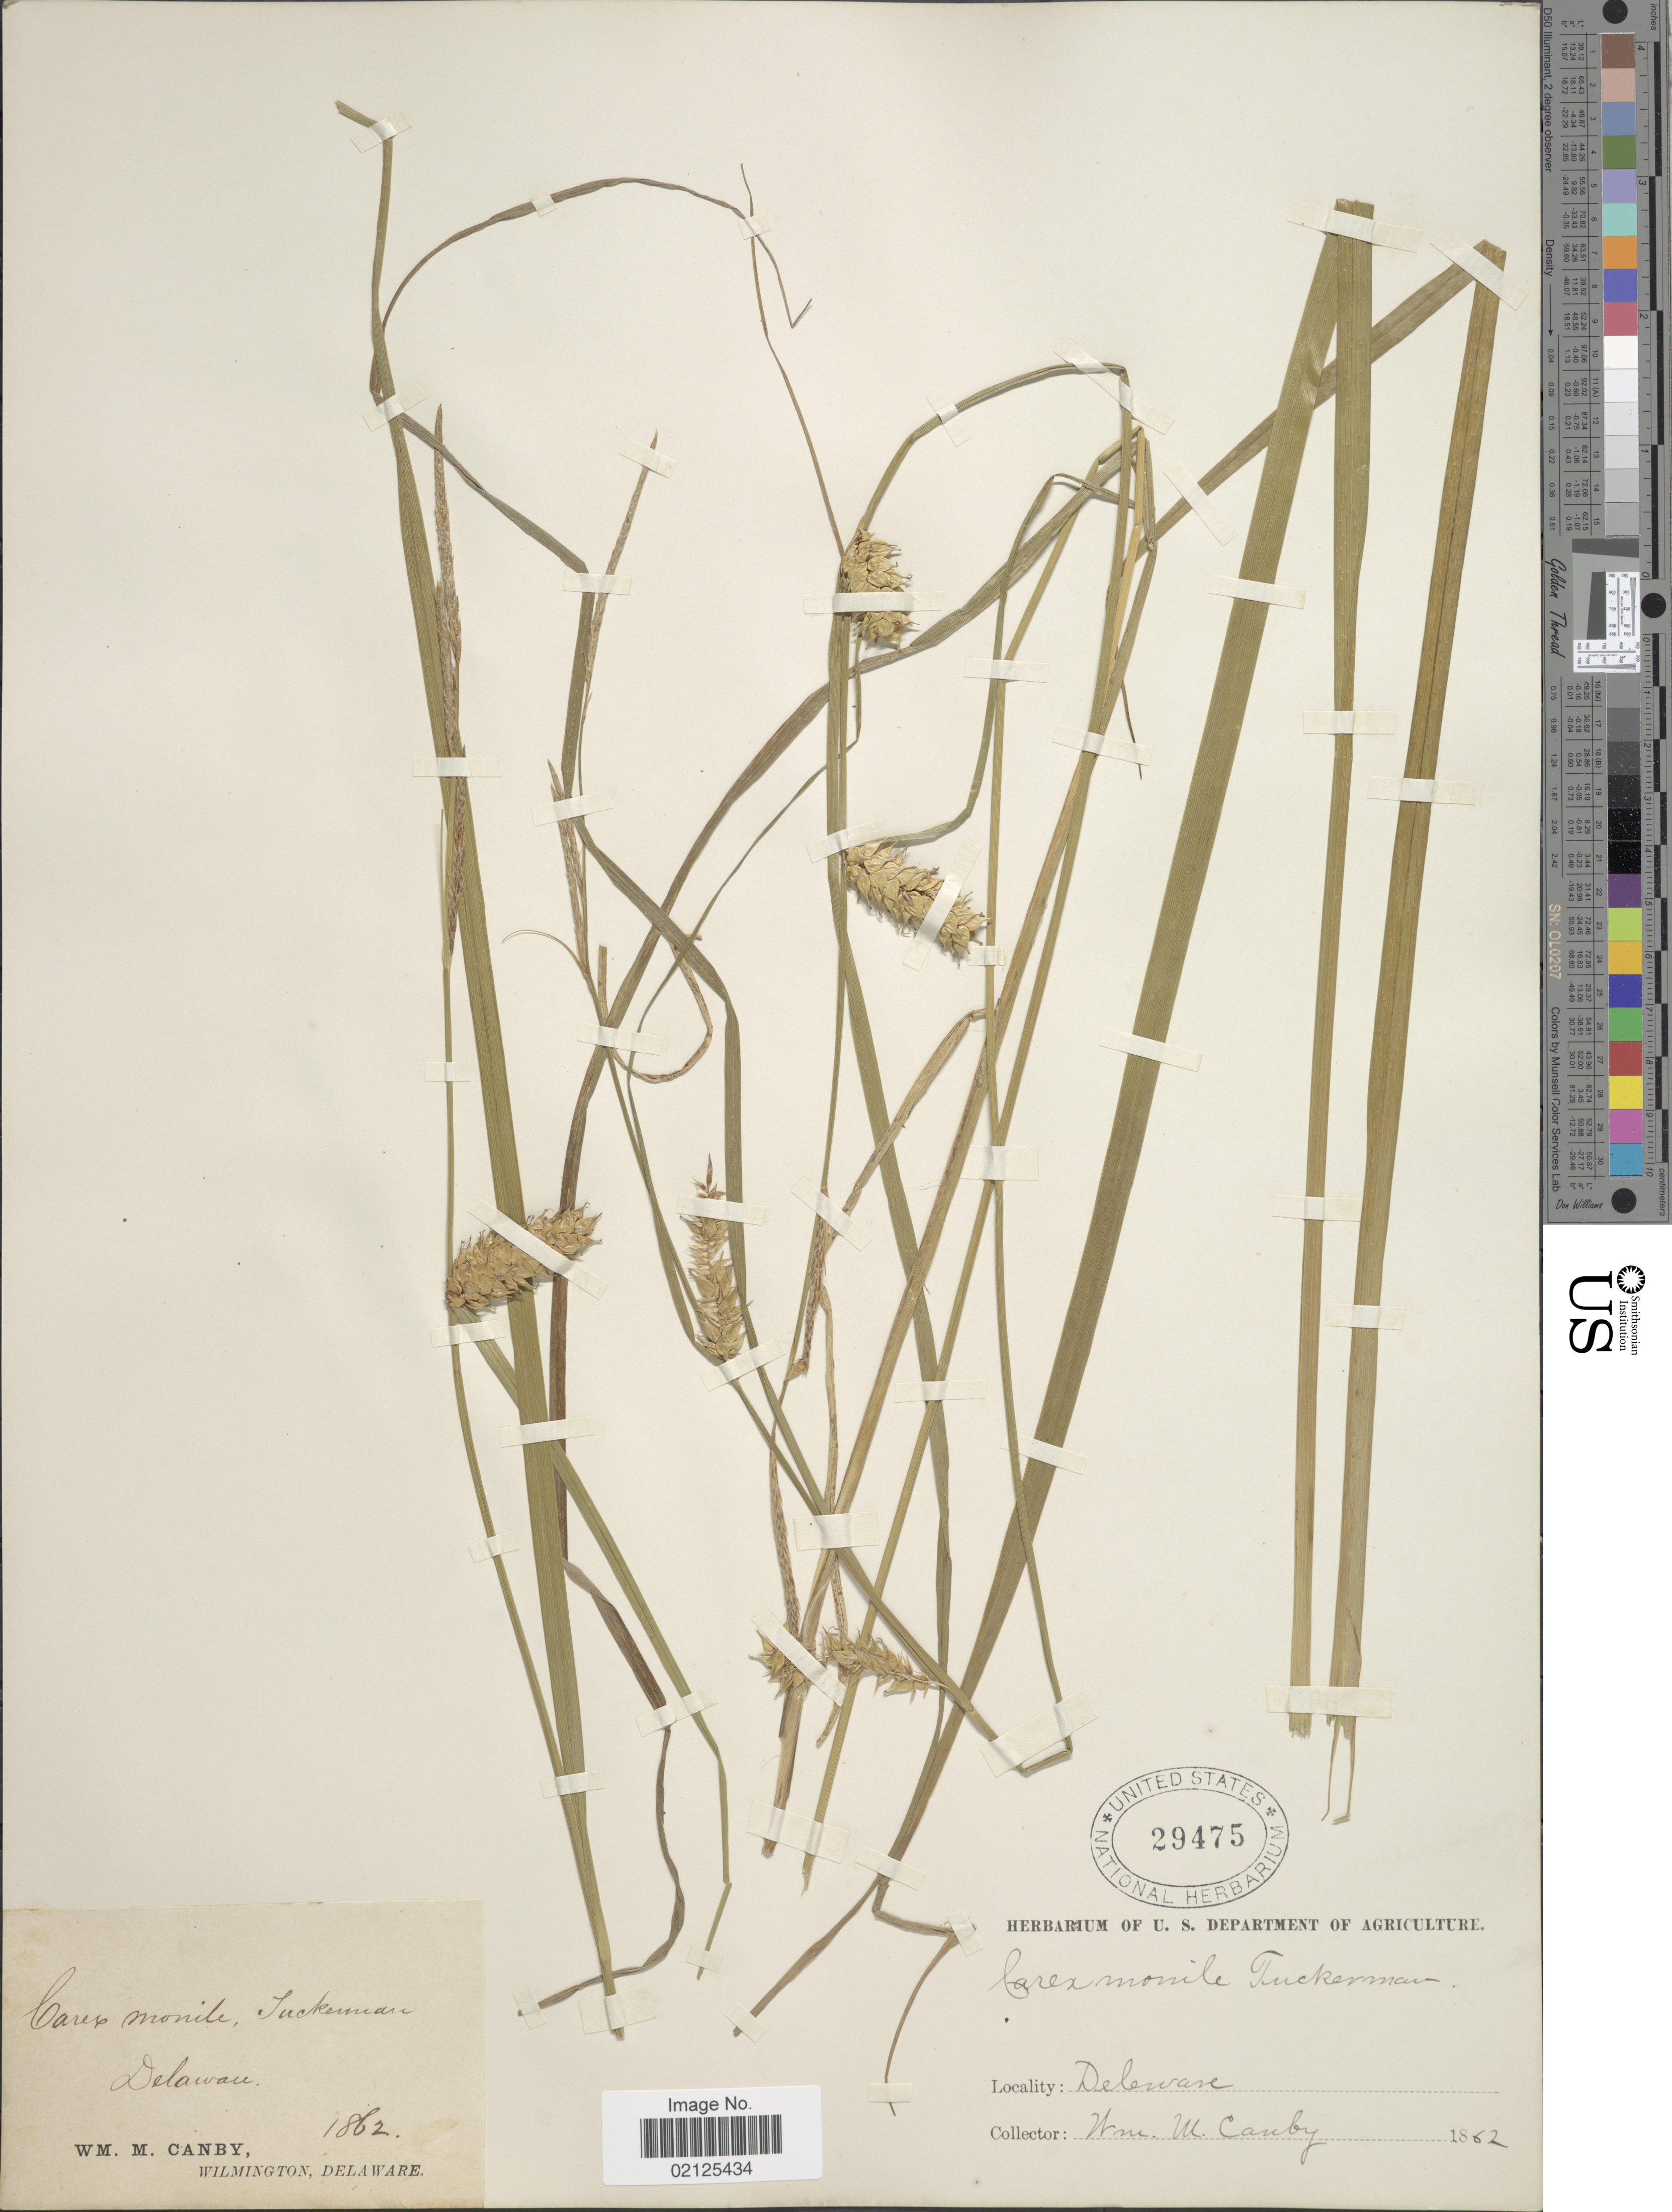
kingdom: Plantae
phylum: Tracheophyta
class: Liliopsida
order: Poales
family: Cyperaceae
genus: Carex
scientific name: Carex vesicaria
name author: L.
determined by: Strong, Mark T., (BOT), Smithsonian Institution - National Museum of Natural History (UNITED STATES)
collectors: W. M. Canby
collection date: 1862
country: United States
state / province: Delaware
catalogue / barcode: US 29475